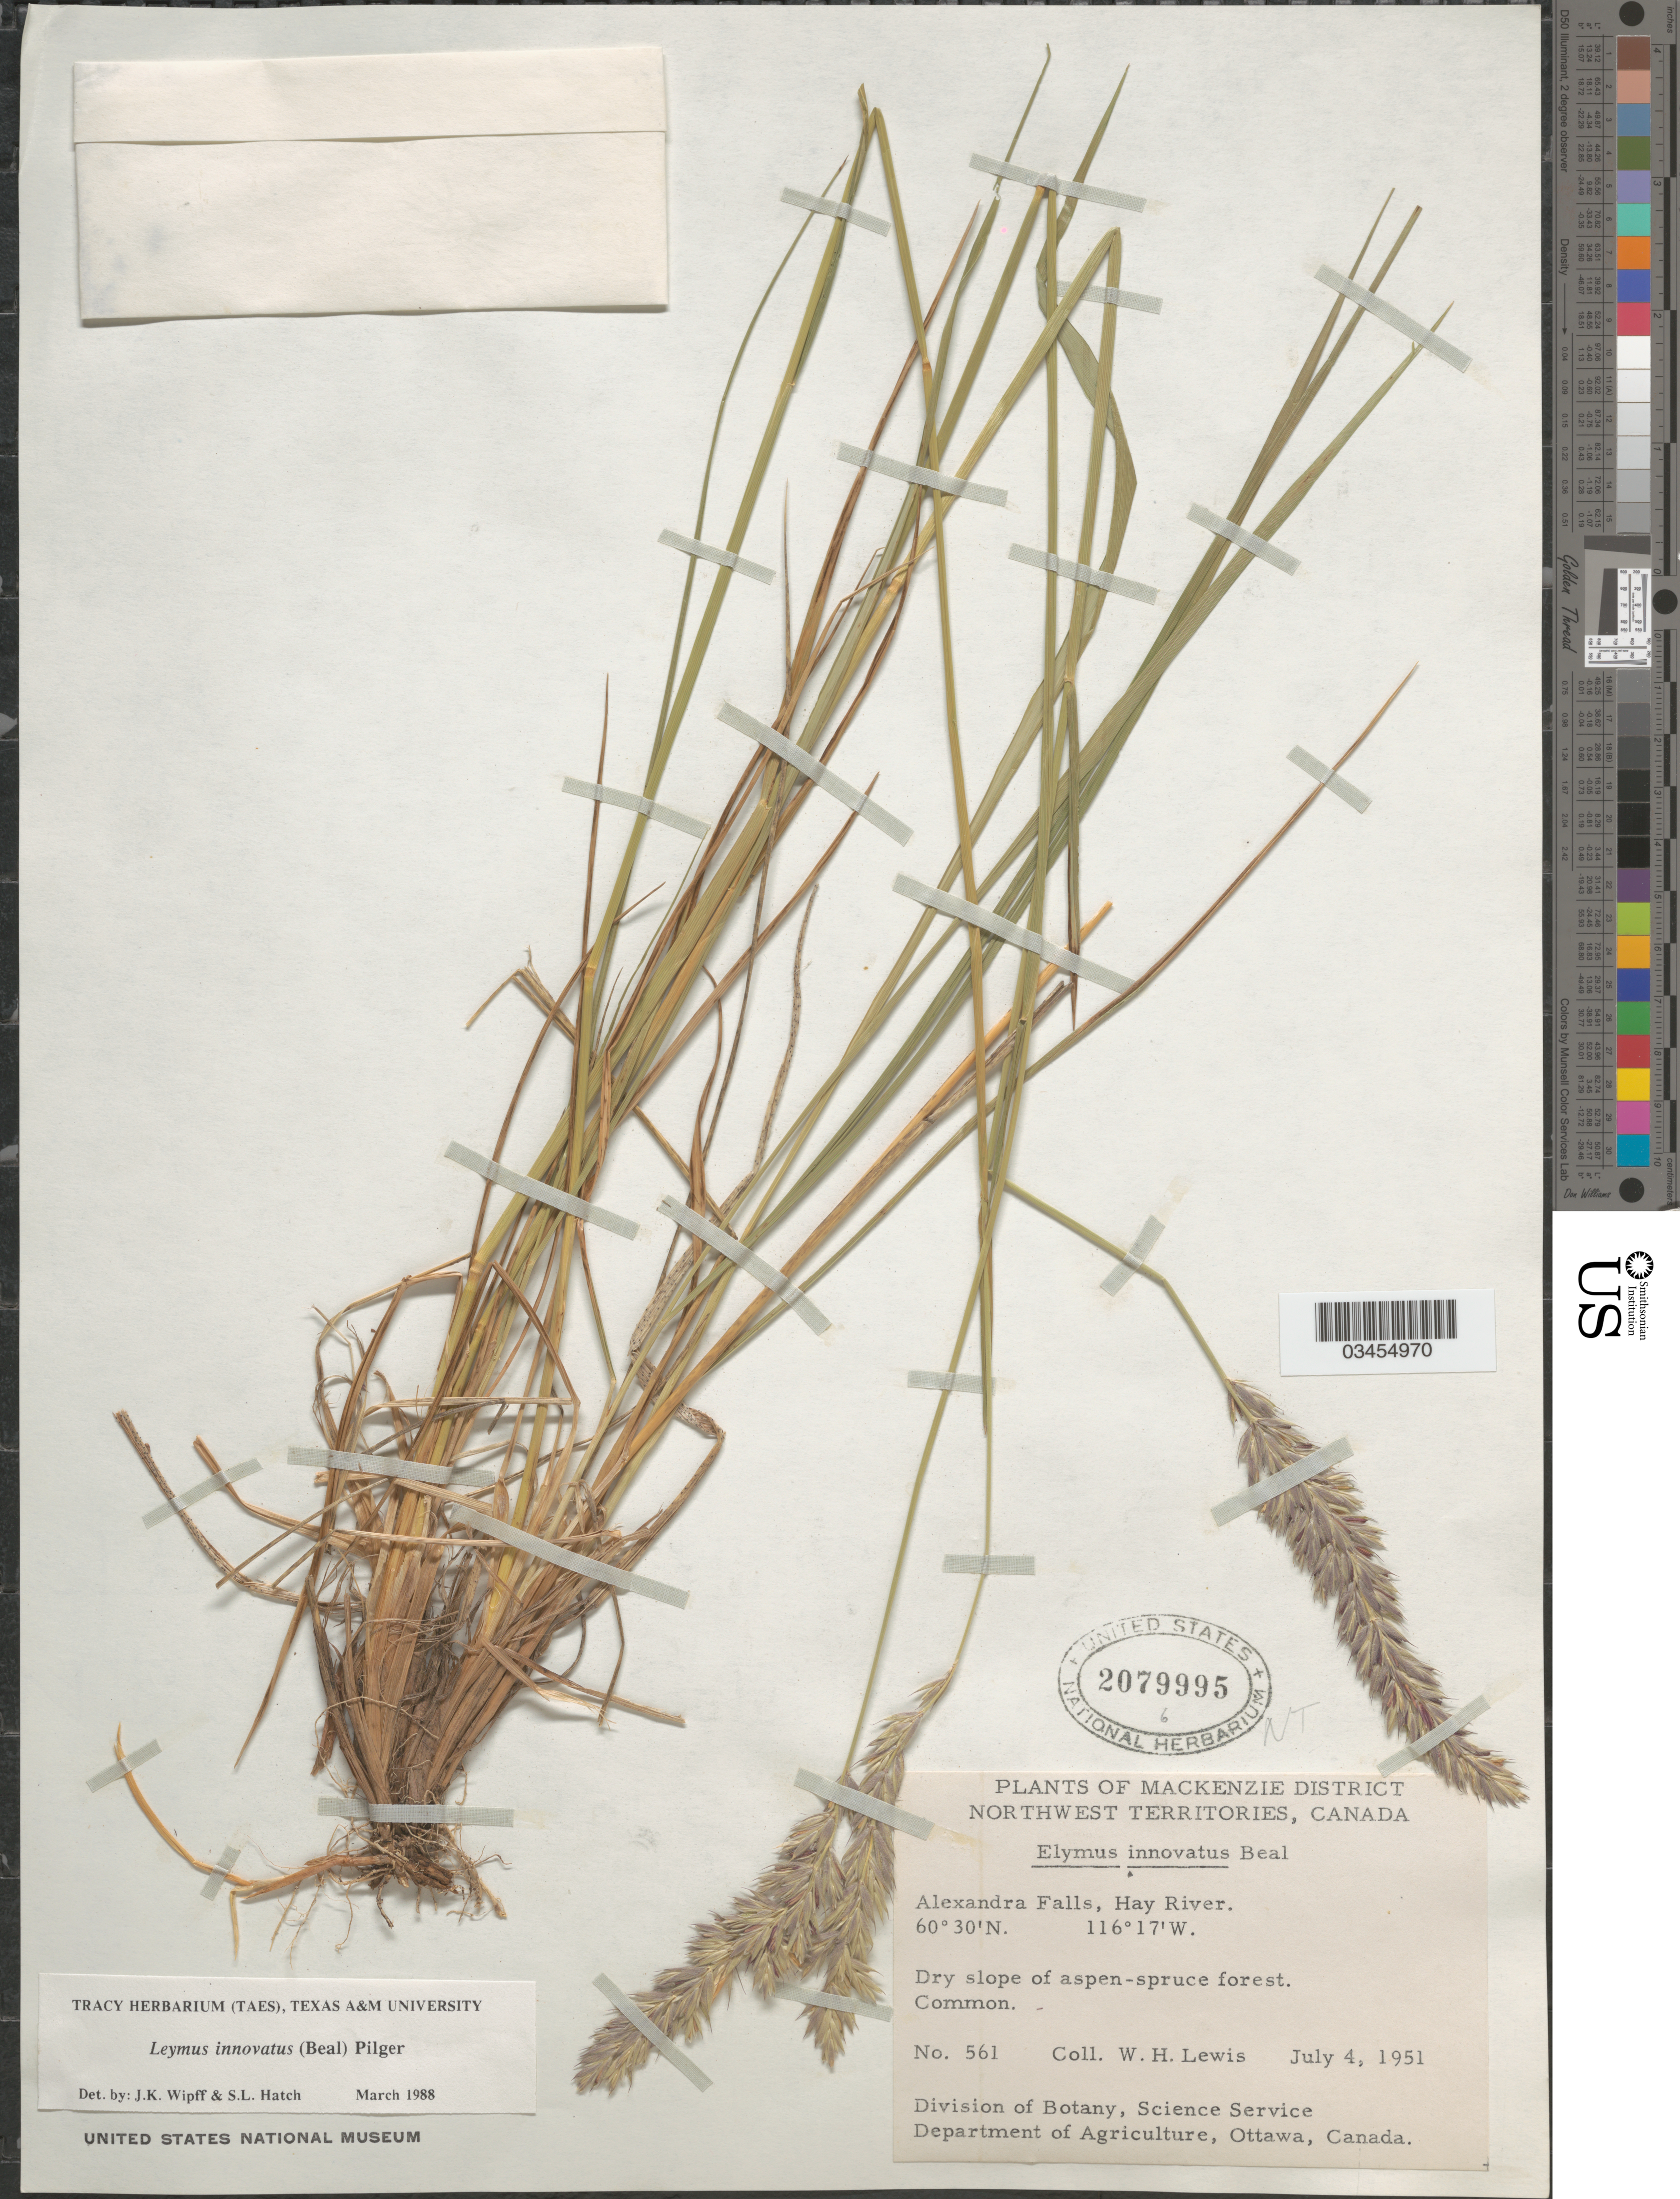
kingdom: Plantae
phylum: Tracheophyta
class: Liliopsida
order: Poales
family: Poaceae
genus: Leymus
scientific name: Leymus innovatus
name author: (W.J. Beal) Pilg.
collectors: W. H. Lewis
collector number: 561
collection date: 1951-07-04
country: Canada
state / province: Northwest Territories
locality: Mackenzie District. Alexandra Falls, Hay River. Dry slope of aspen-spruce forest.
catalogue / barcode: US 2079995